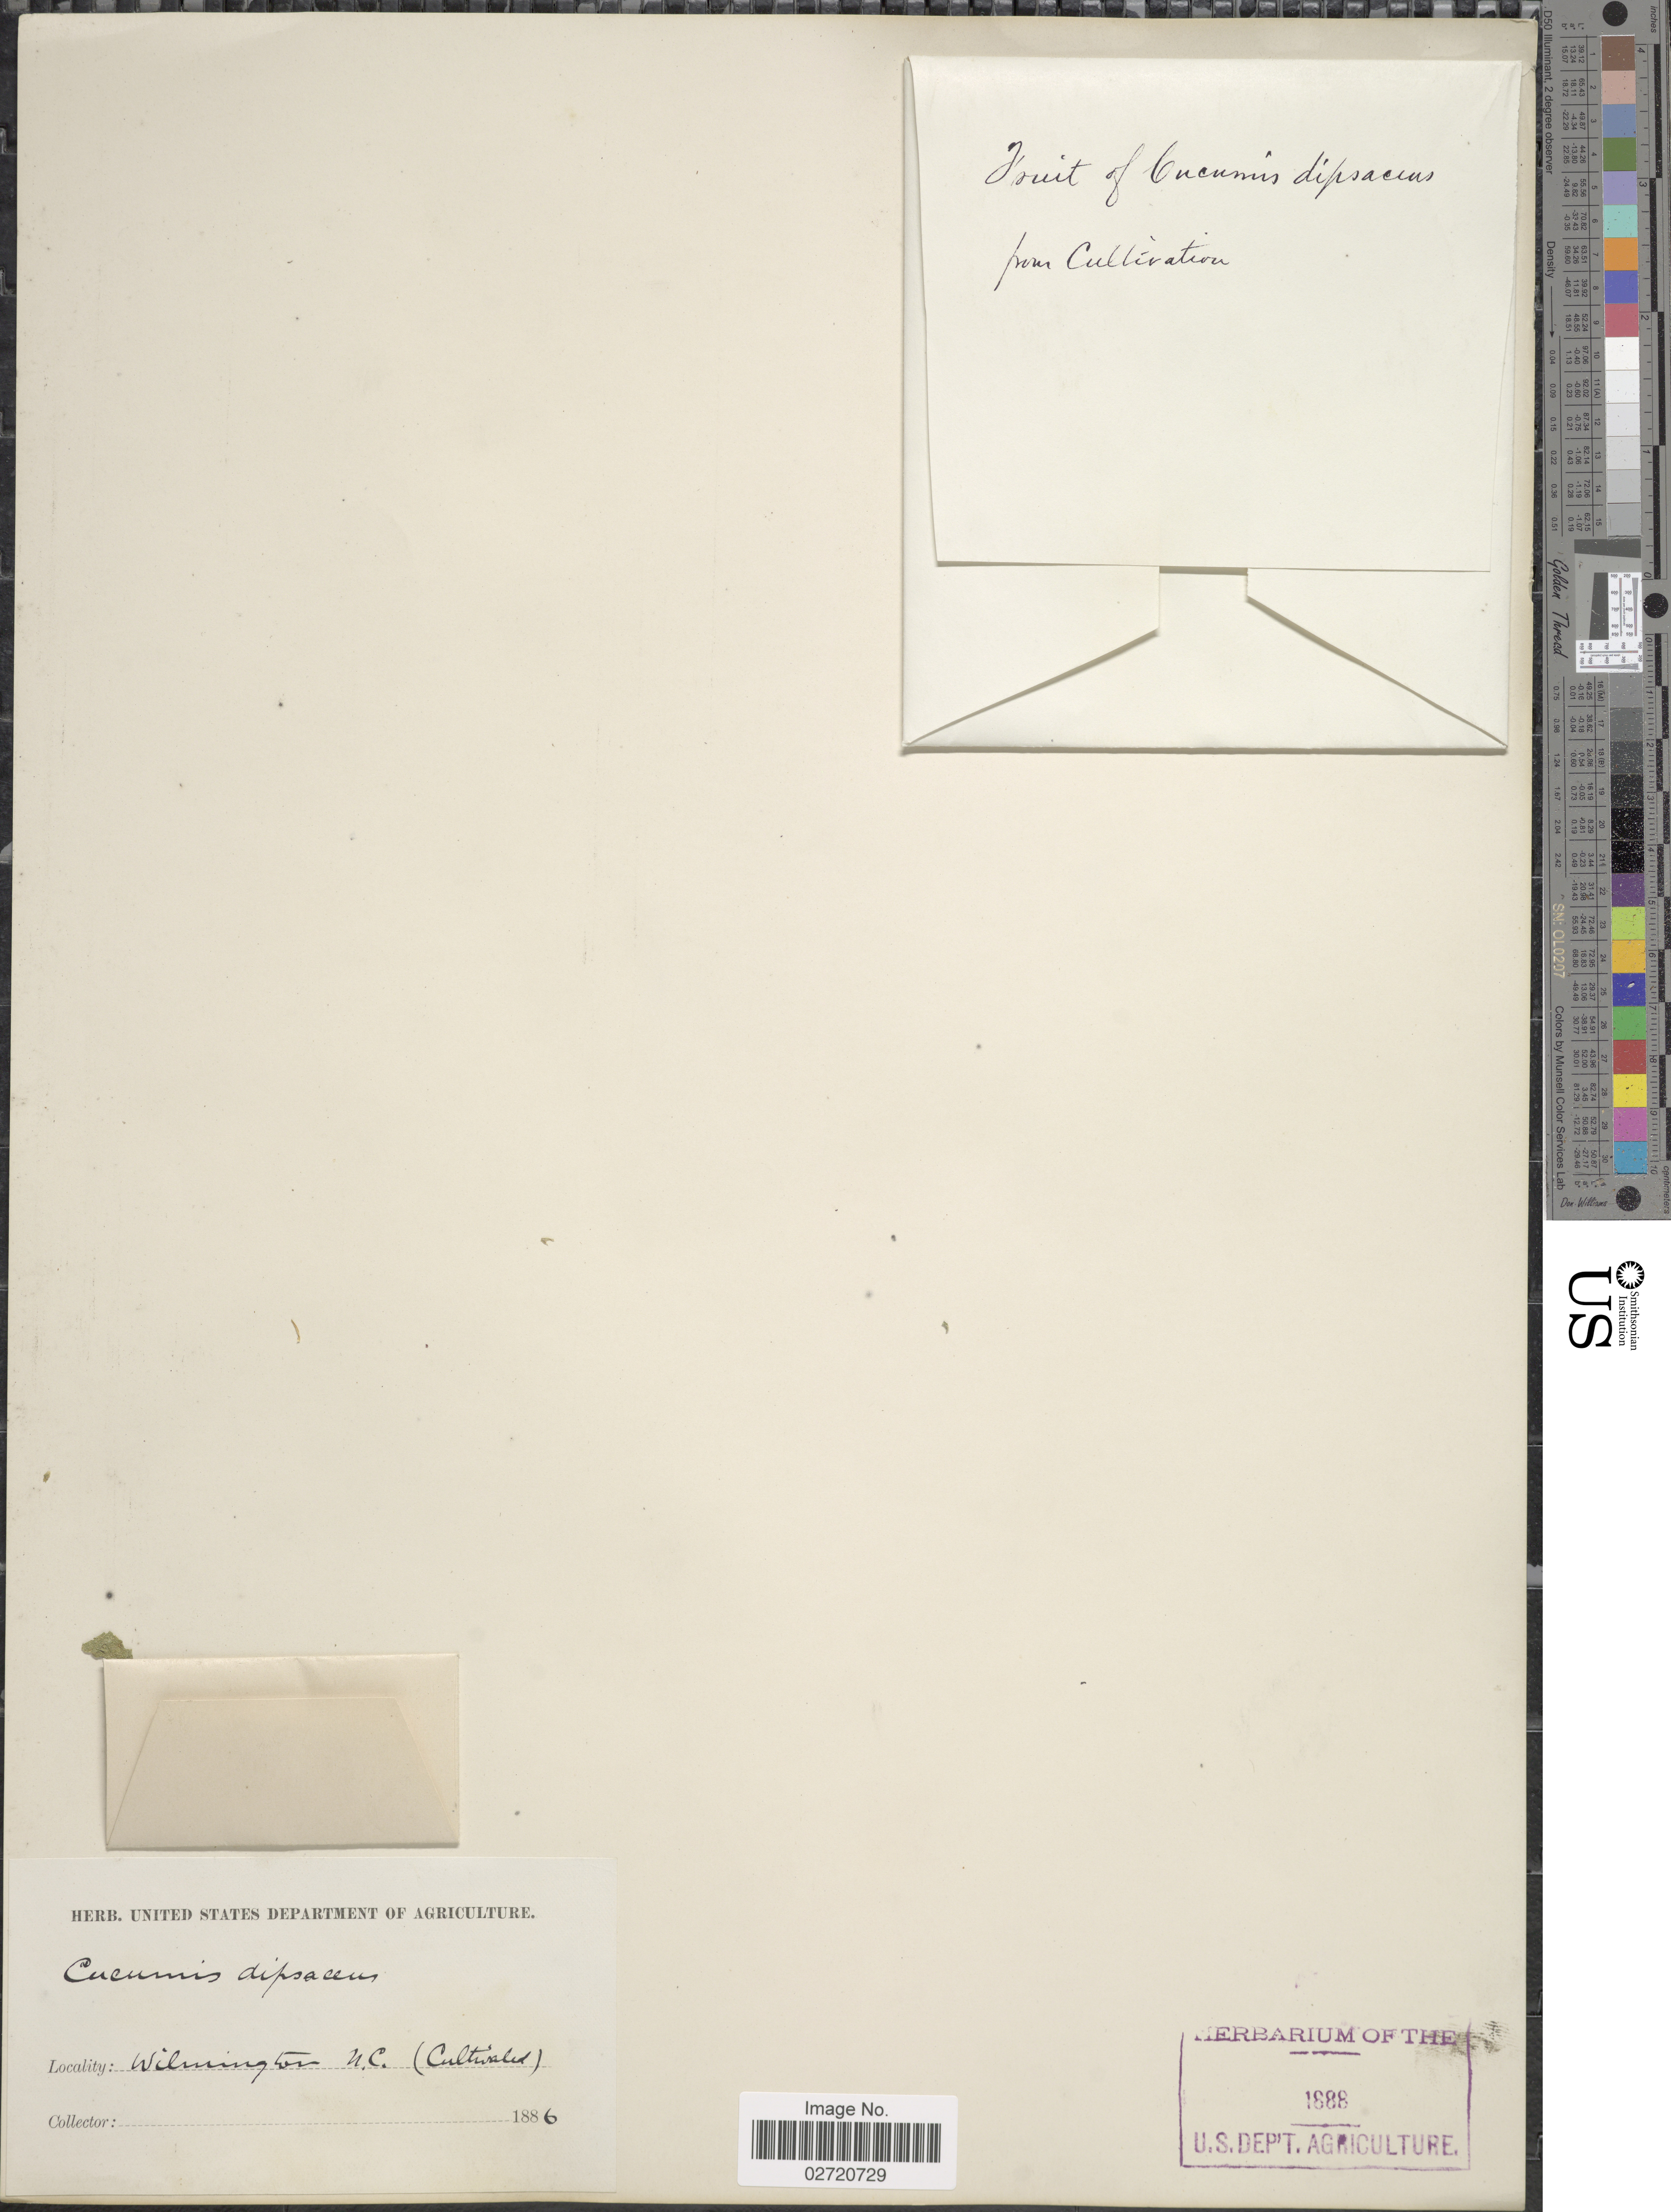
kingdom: Plantae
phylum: Tracheophyta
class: Magnoliopsida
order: Cucurbitales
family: Cucurbitaceae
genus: Cucumis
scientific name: Cucumis dipsaceus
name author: Ehrenb. ex Spach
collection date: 1886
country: United States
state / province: North Carolina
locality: Wilmington